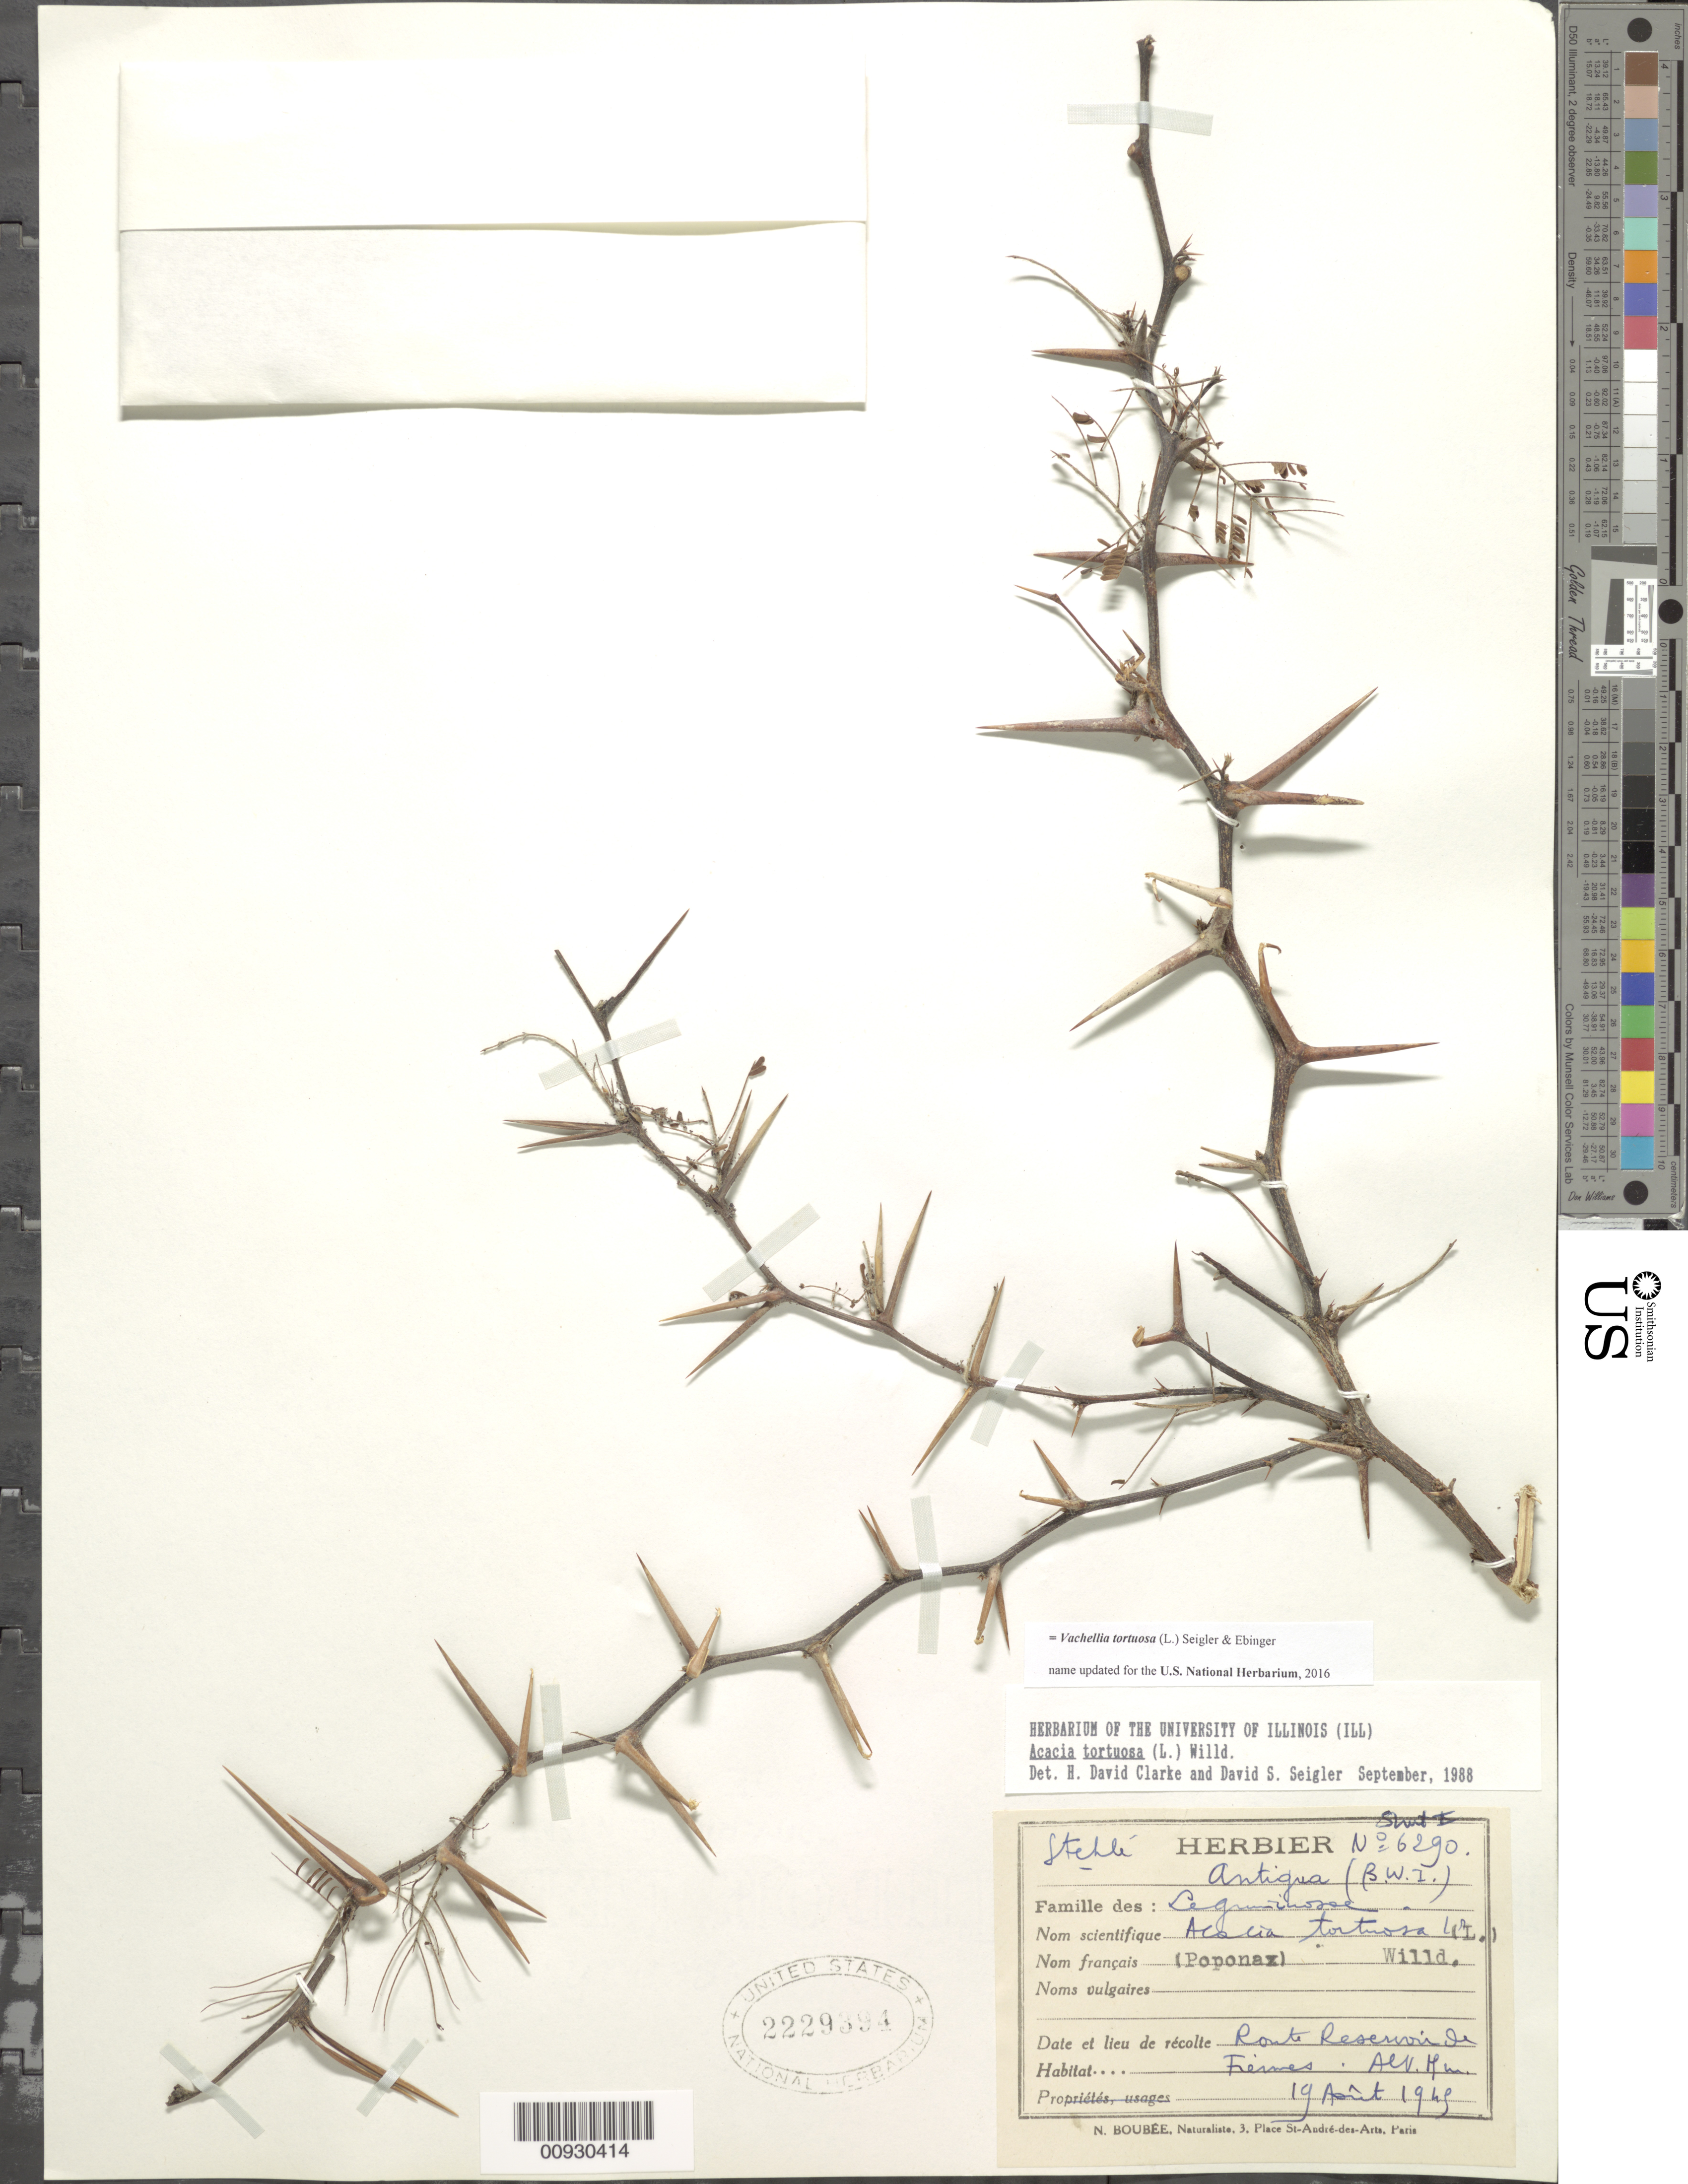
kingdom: Plantae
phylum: Tracheophyta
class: Magnoliopsida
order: Fabales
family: Fabaceae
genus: Vachellia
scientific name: Vachellia tortuosa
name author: (L.) Seigler & Ebinger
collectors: H. Stehlé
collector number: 6290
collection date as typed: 19 Aug 1945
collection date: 1945-08-19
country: Antigua and Barbuda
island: Antigua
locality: Route Reservoir de Feimes.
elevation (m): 15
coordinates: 0 N, 0 E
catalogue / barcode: US 2229394